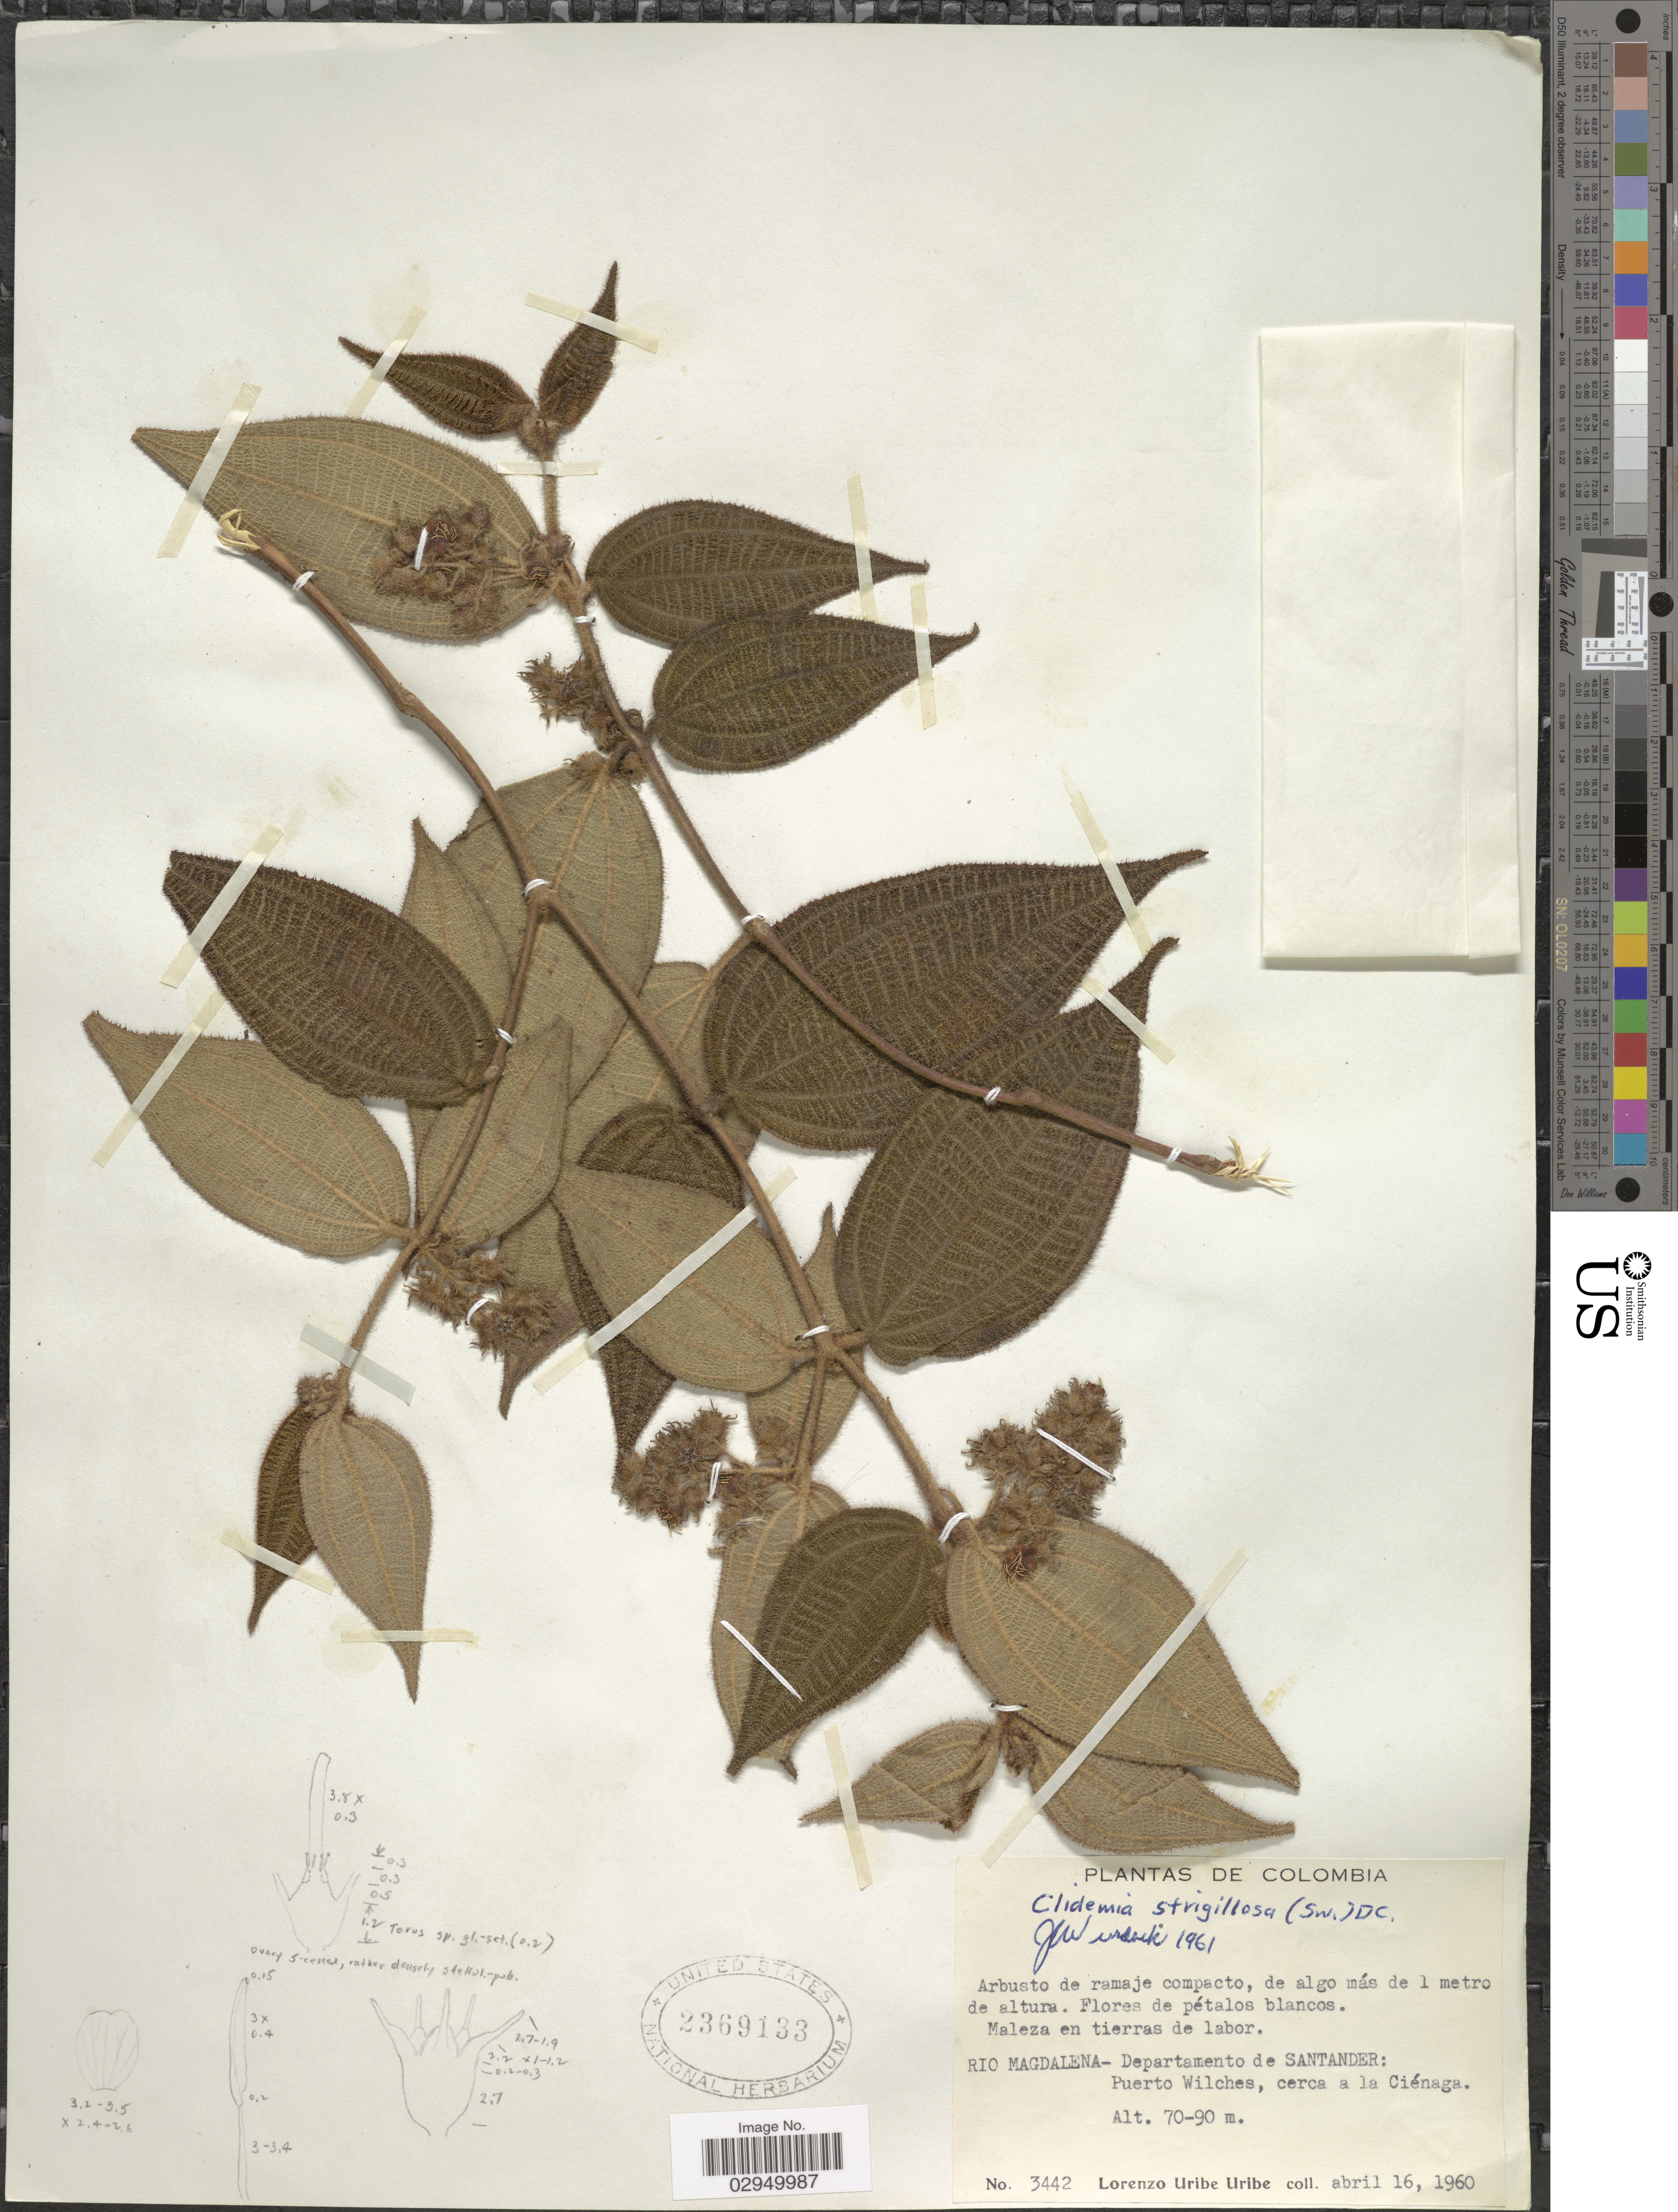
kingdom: Plantae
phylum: Tracheophyta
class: Magnoliopsida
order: Myrtales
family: Melastomataceae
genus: Clidemia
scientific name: Clidemia strigillosa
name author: (Sw.) DC.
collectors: L. Uribe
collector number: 3442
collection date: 1960-04-16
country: Colombia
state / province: Santander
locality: Rio Magdalena - Departamento de Santander: Puerto Wilches, cerca a la Ciénaga.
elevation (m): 70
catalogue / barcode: US 2369133